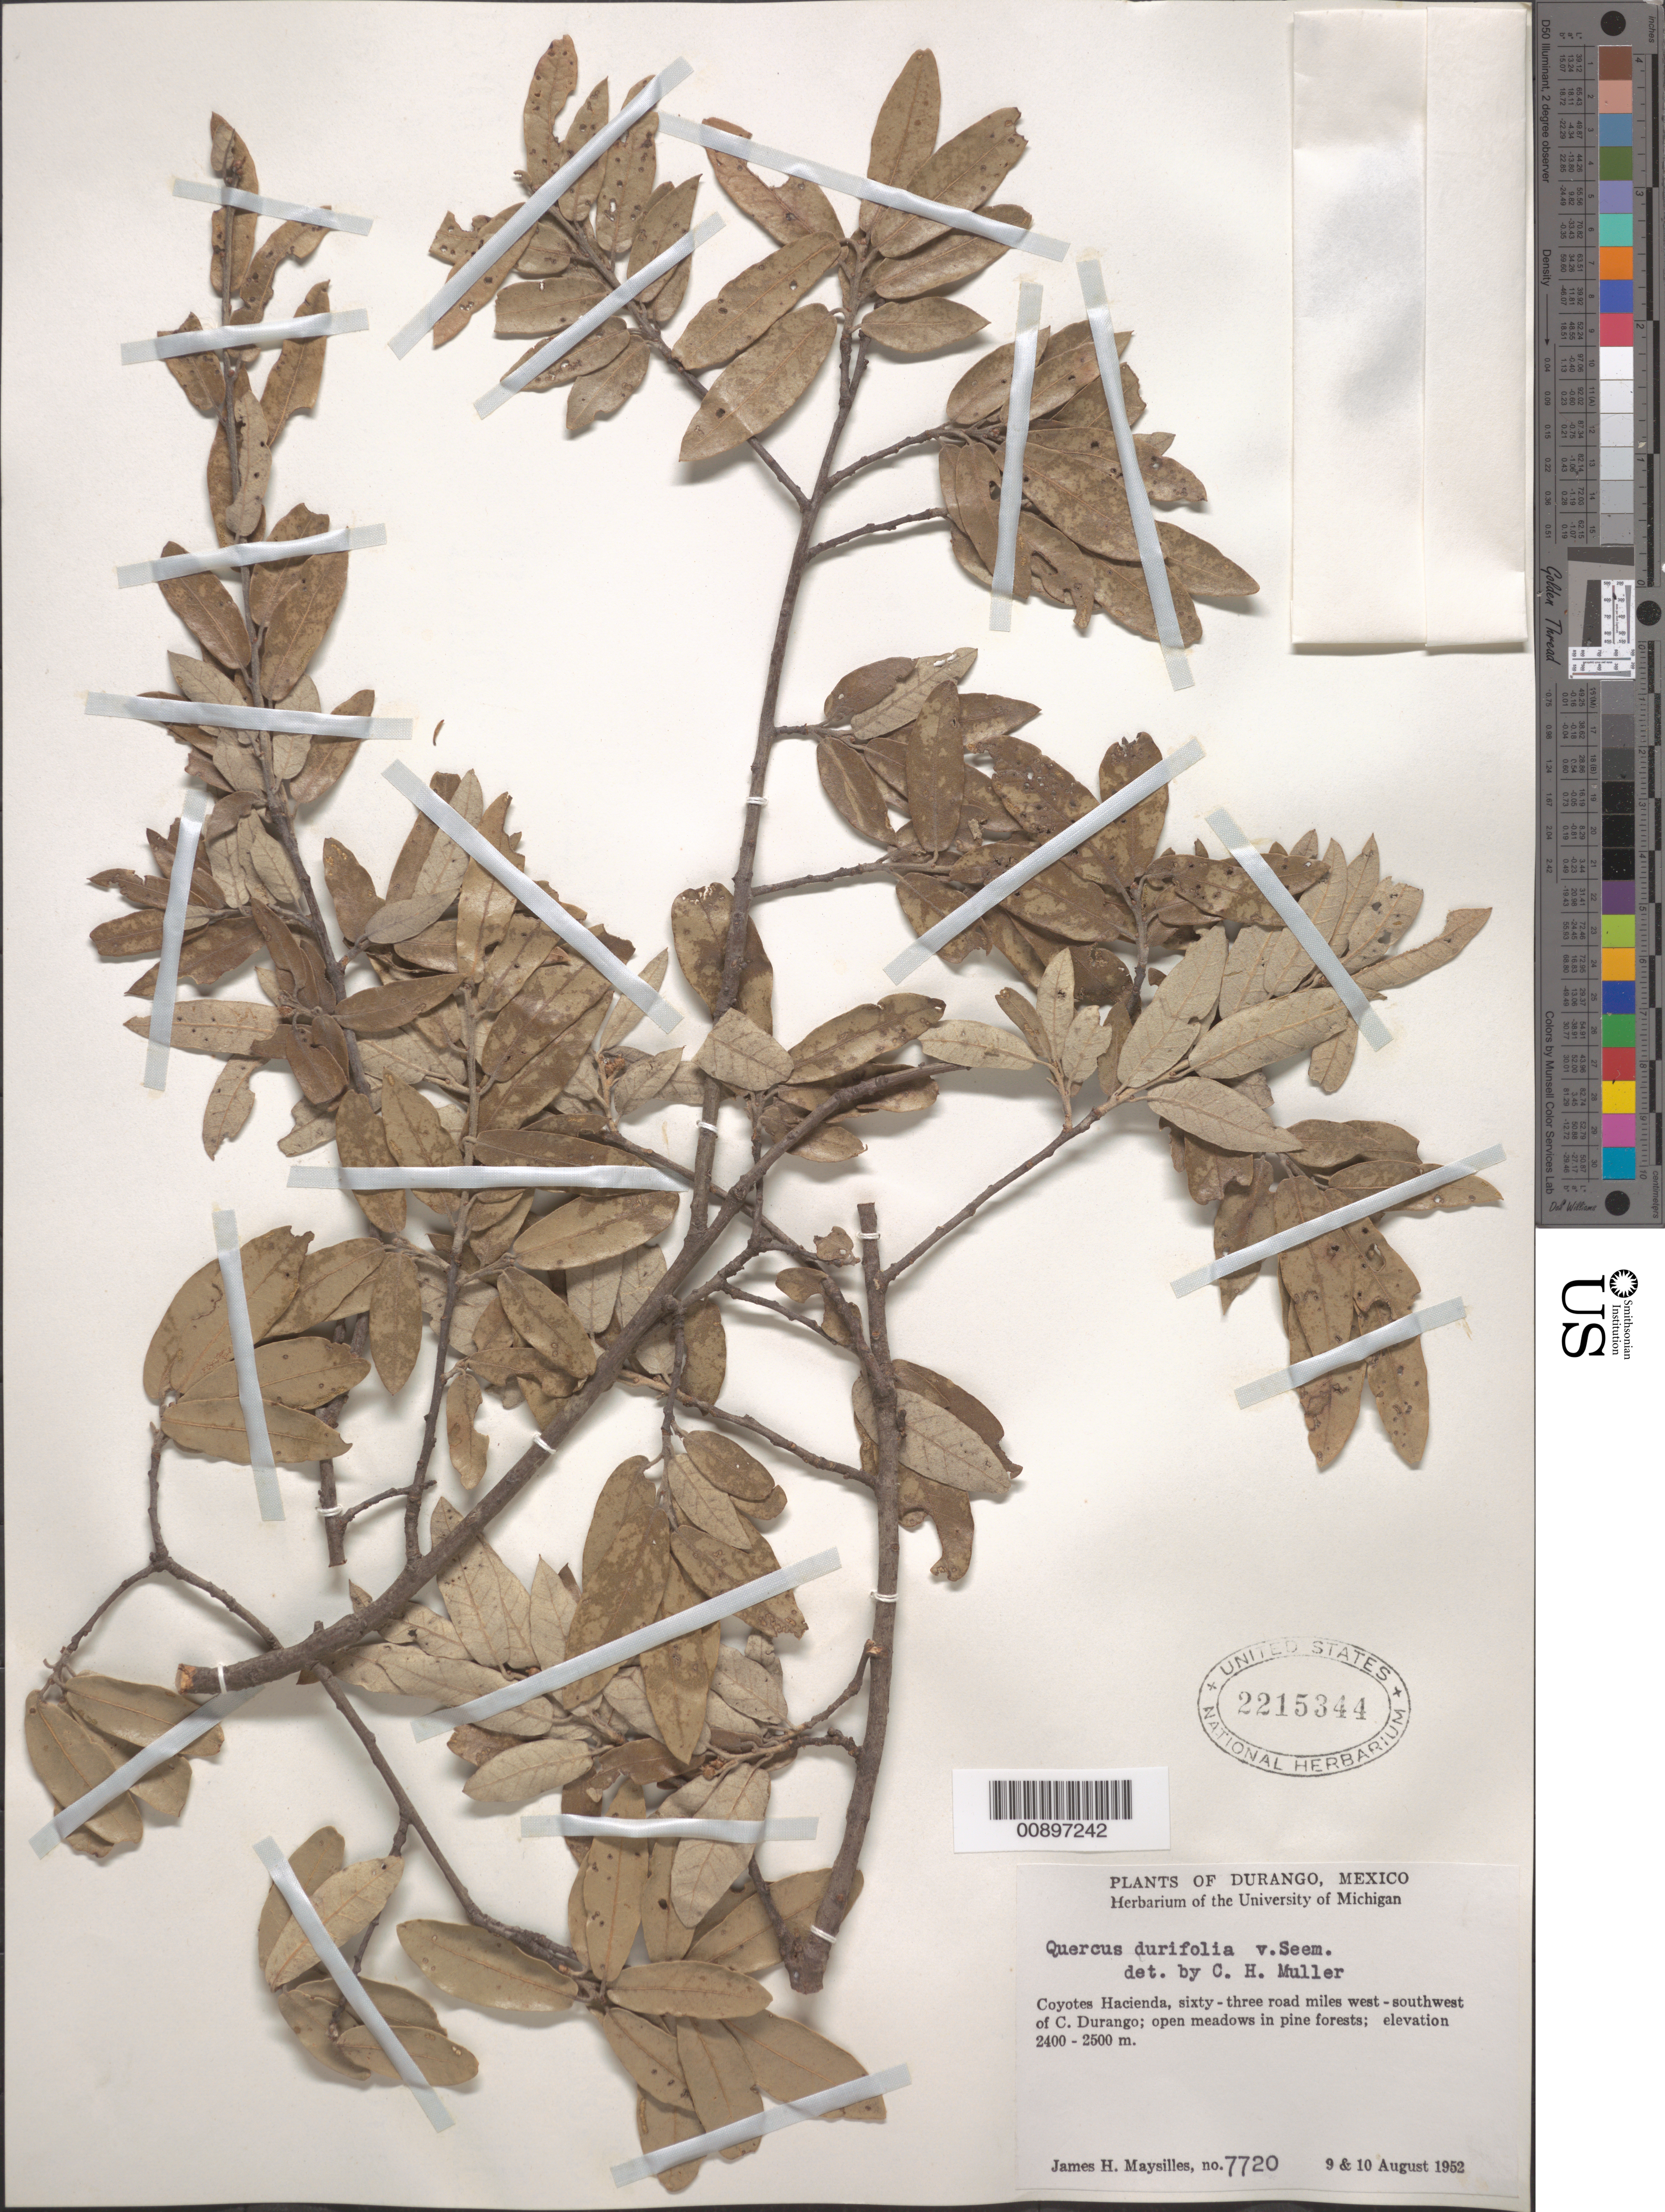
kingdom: Plantae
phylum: Tracheophyta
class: Magnoliopsida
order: Fagales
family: Fagaceae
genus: Quercus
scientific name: Quercus durifolia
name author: Seemen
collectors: J. Maysilles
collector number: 7720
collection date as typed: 09 Aug 1952 to 10 Aug 1952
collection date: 1952-08-09/1952-08-10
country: Mexico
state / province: Durango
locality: Coyotes Hacienda, sixty-three road miles west-southwest of C. Durango.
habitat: Open meadows in pine forest.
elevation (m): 2500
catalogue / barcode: US 2215344